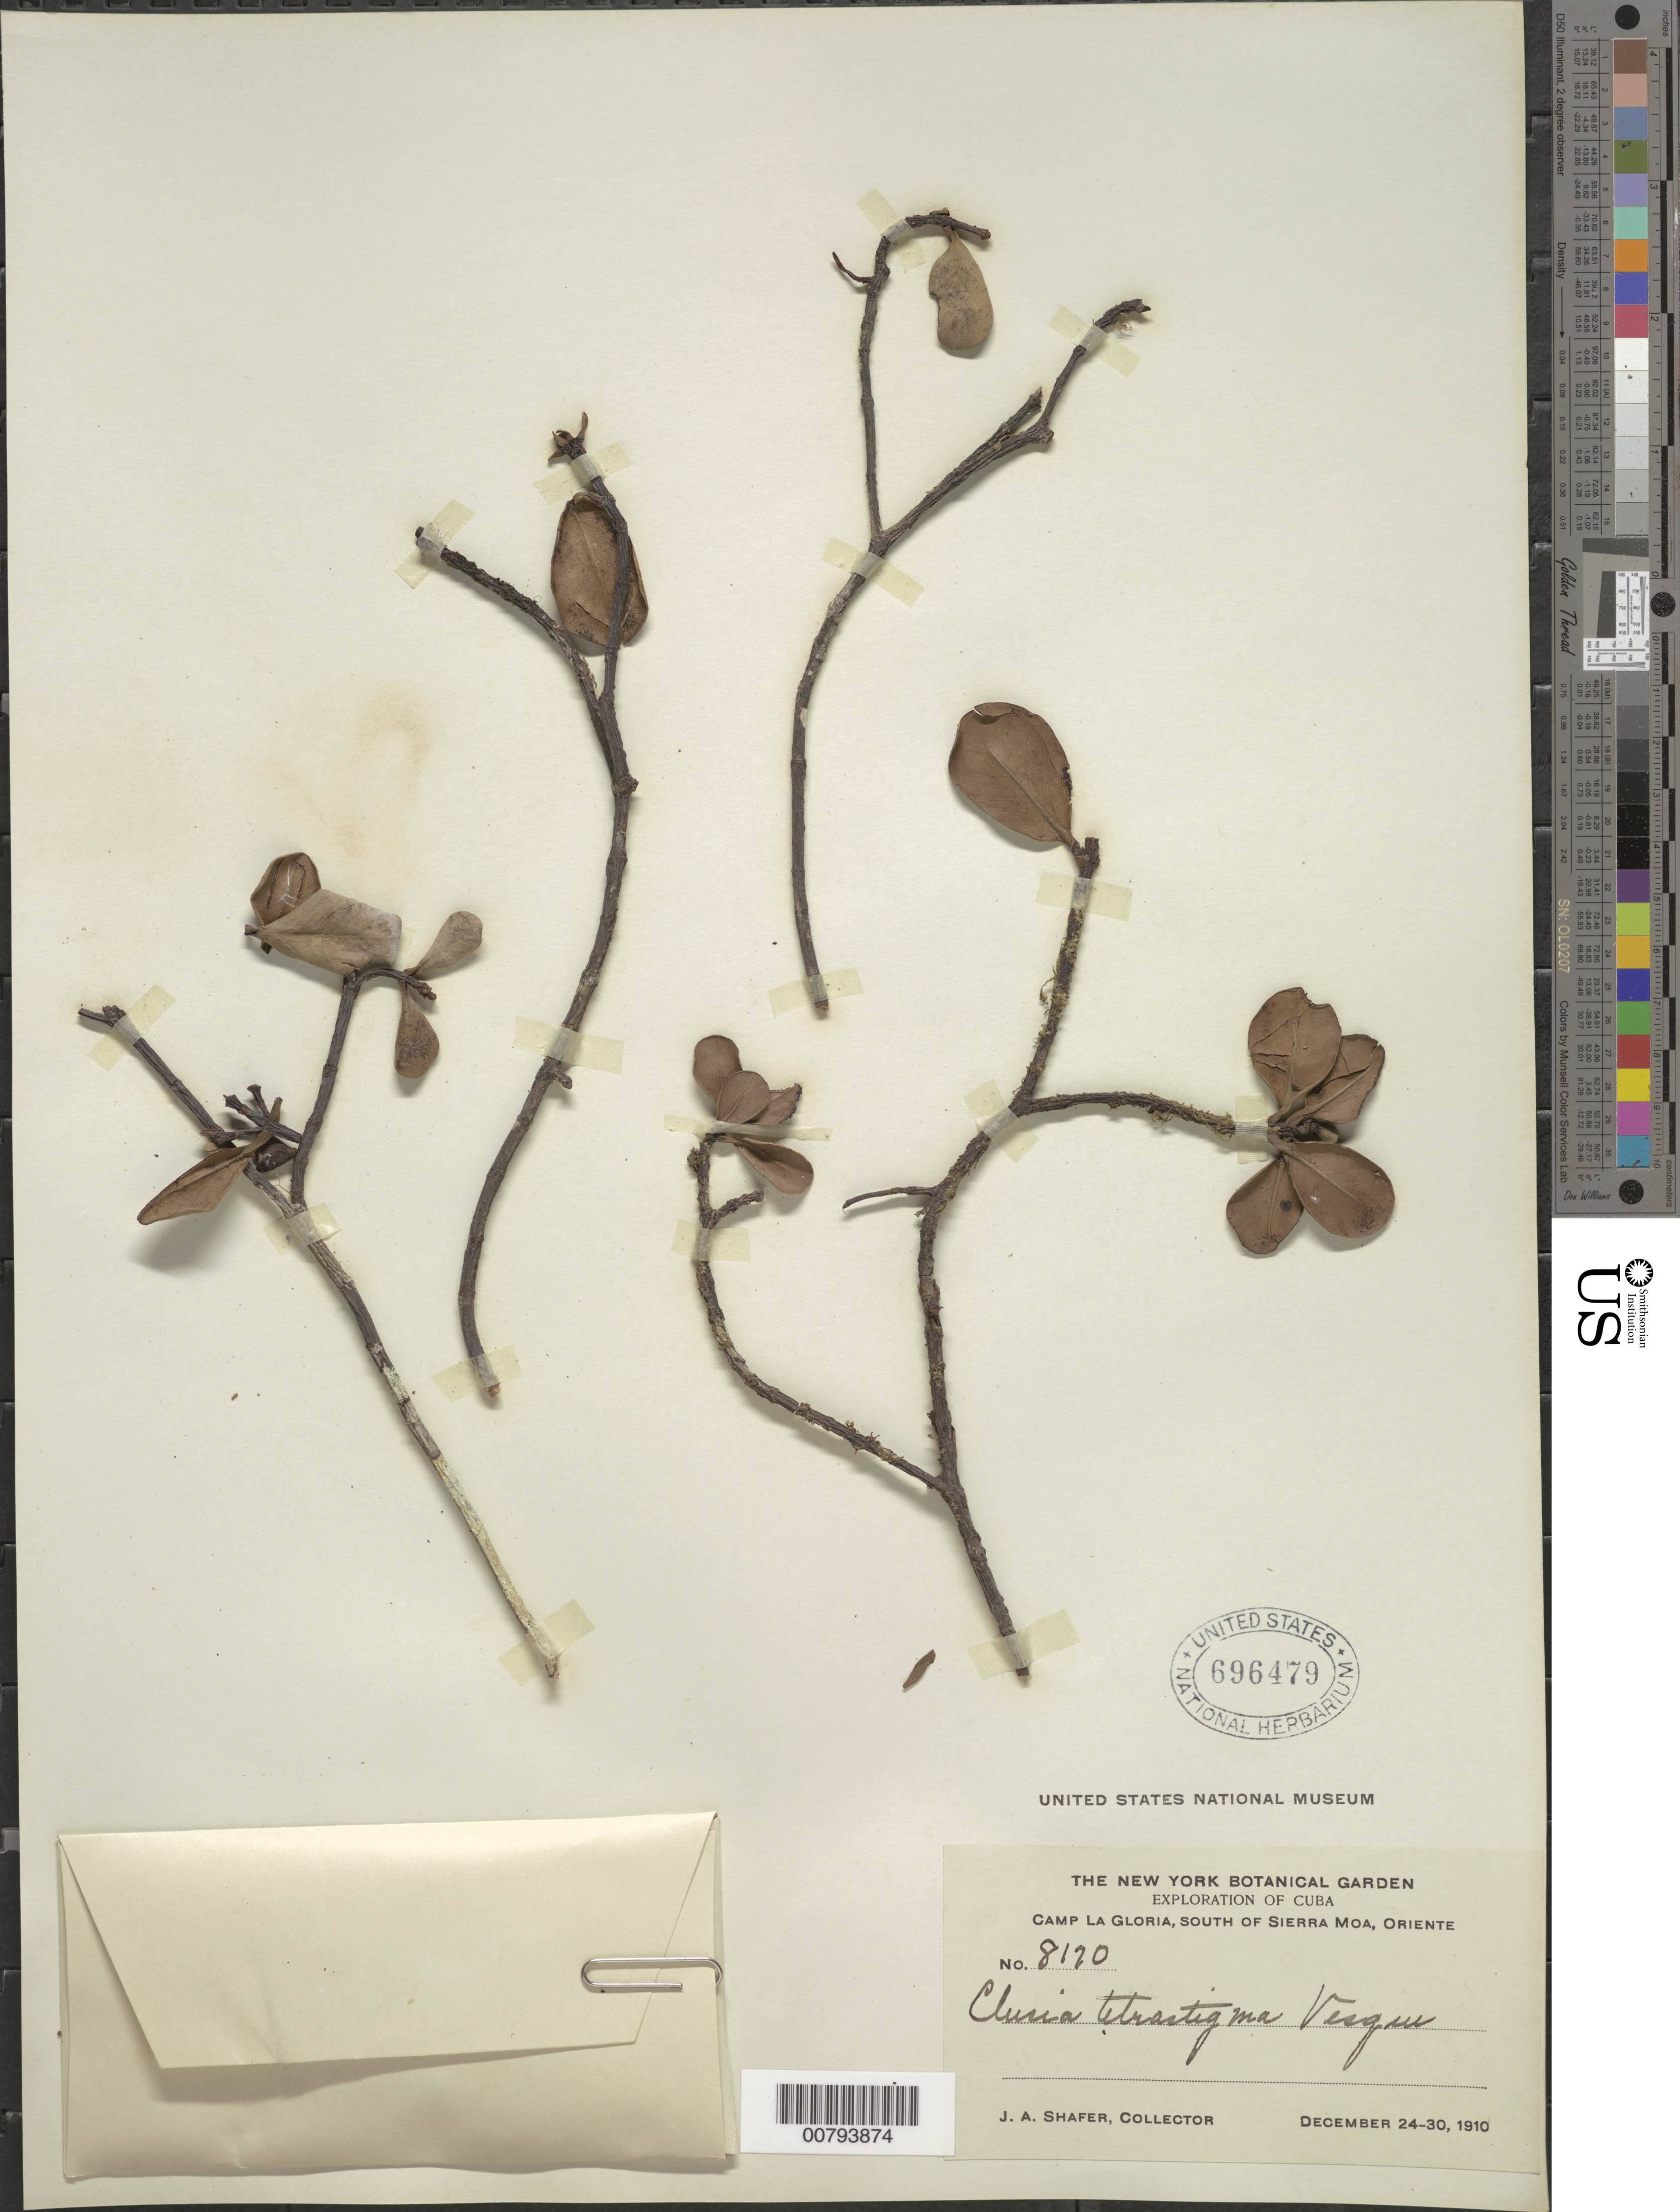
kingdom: Plantae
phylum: Tracheophyta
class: Magnoliopsida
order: Malpighiales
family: Clusiaceae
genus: Clusia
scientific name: Clusia tetrastigma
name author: Vesque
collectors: J. A. Shafer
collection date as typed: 24 Dec 1910 to 30 Dec 1910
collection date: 1910-12-24/1910-12-30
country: Cuba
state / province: Holguín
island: Cuba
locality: Camp La Gloria, south of Sierra Moa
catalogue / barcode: US 696479